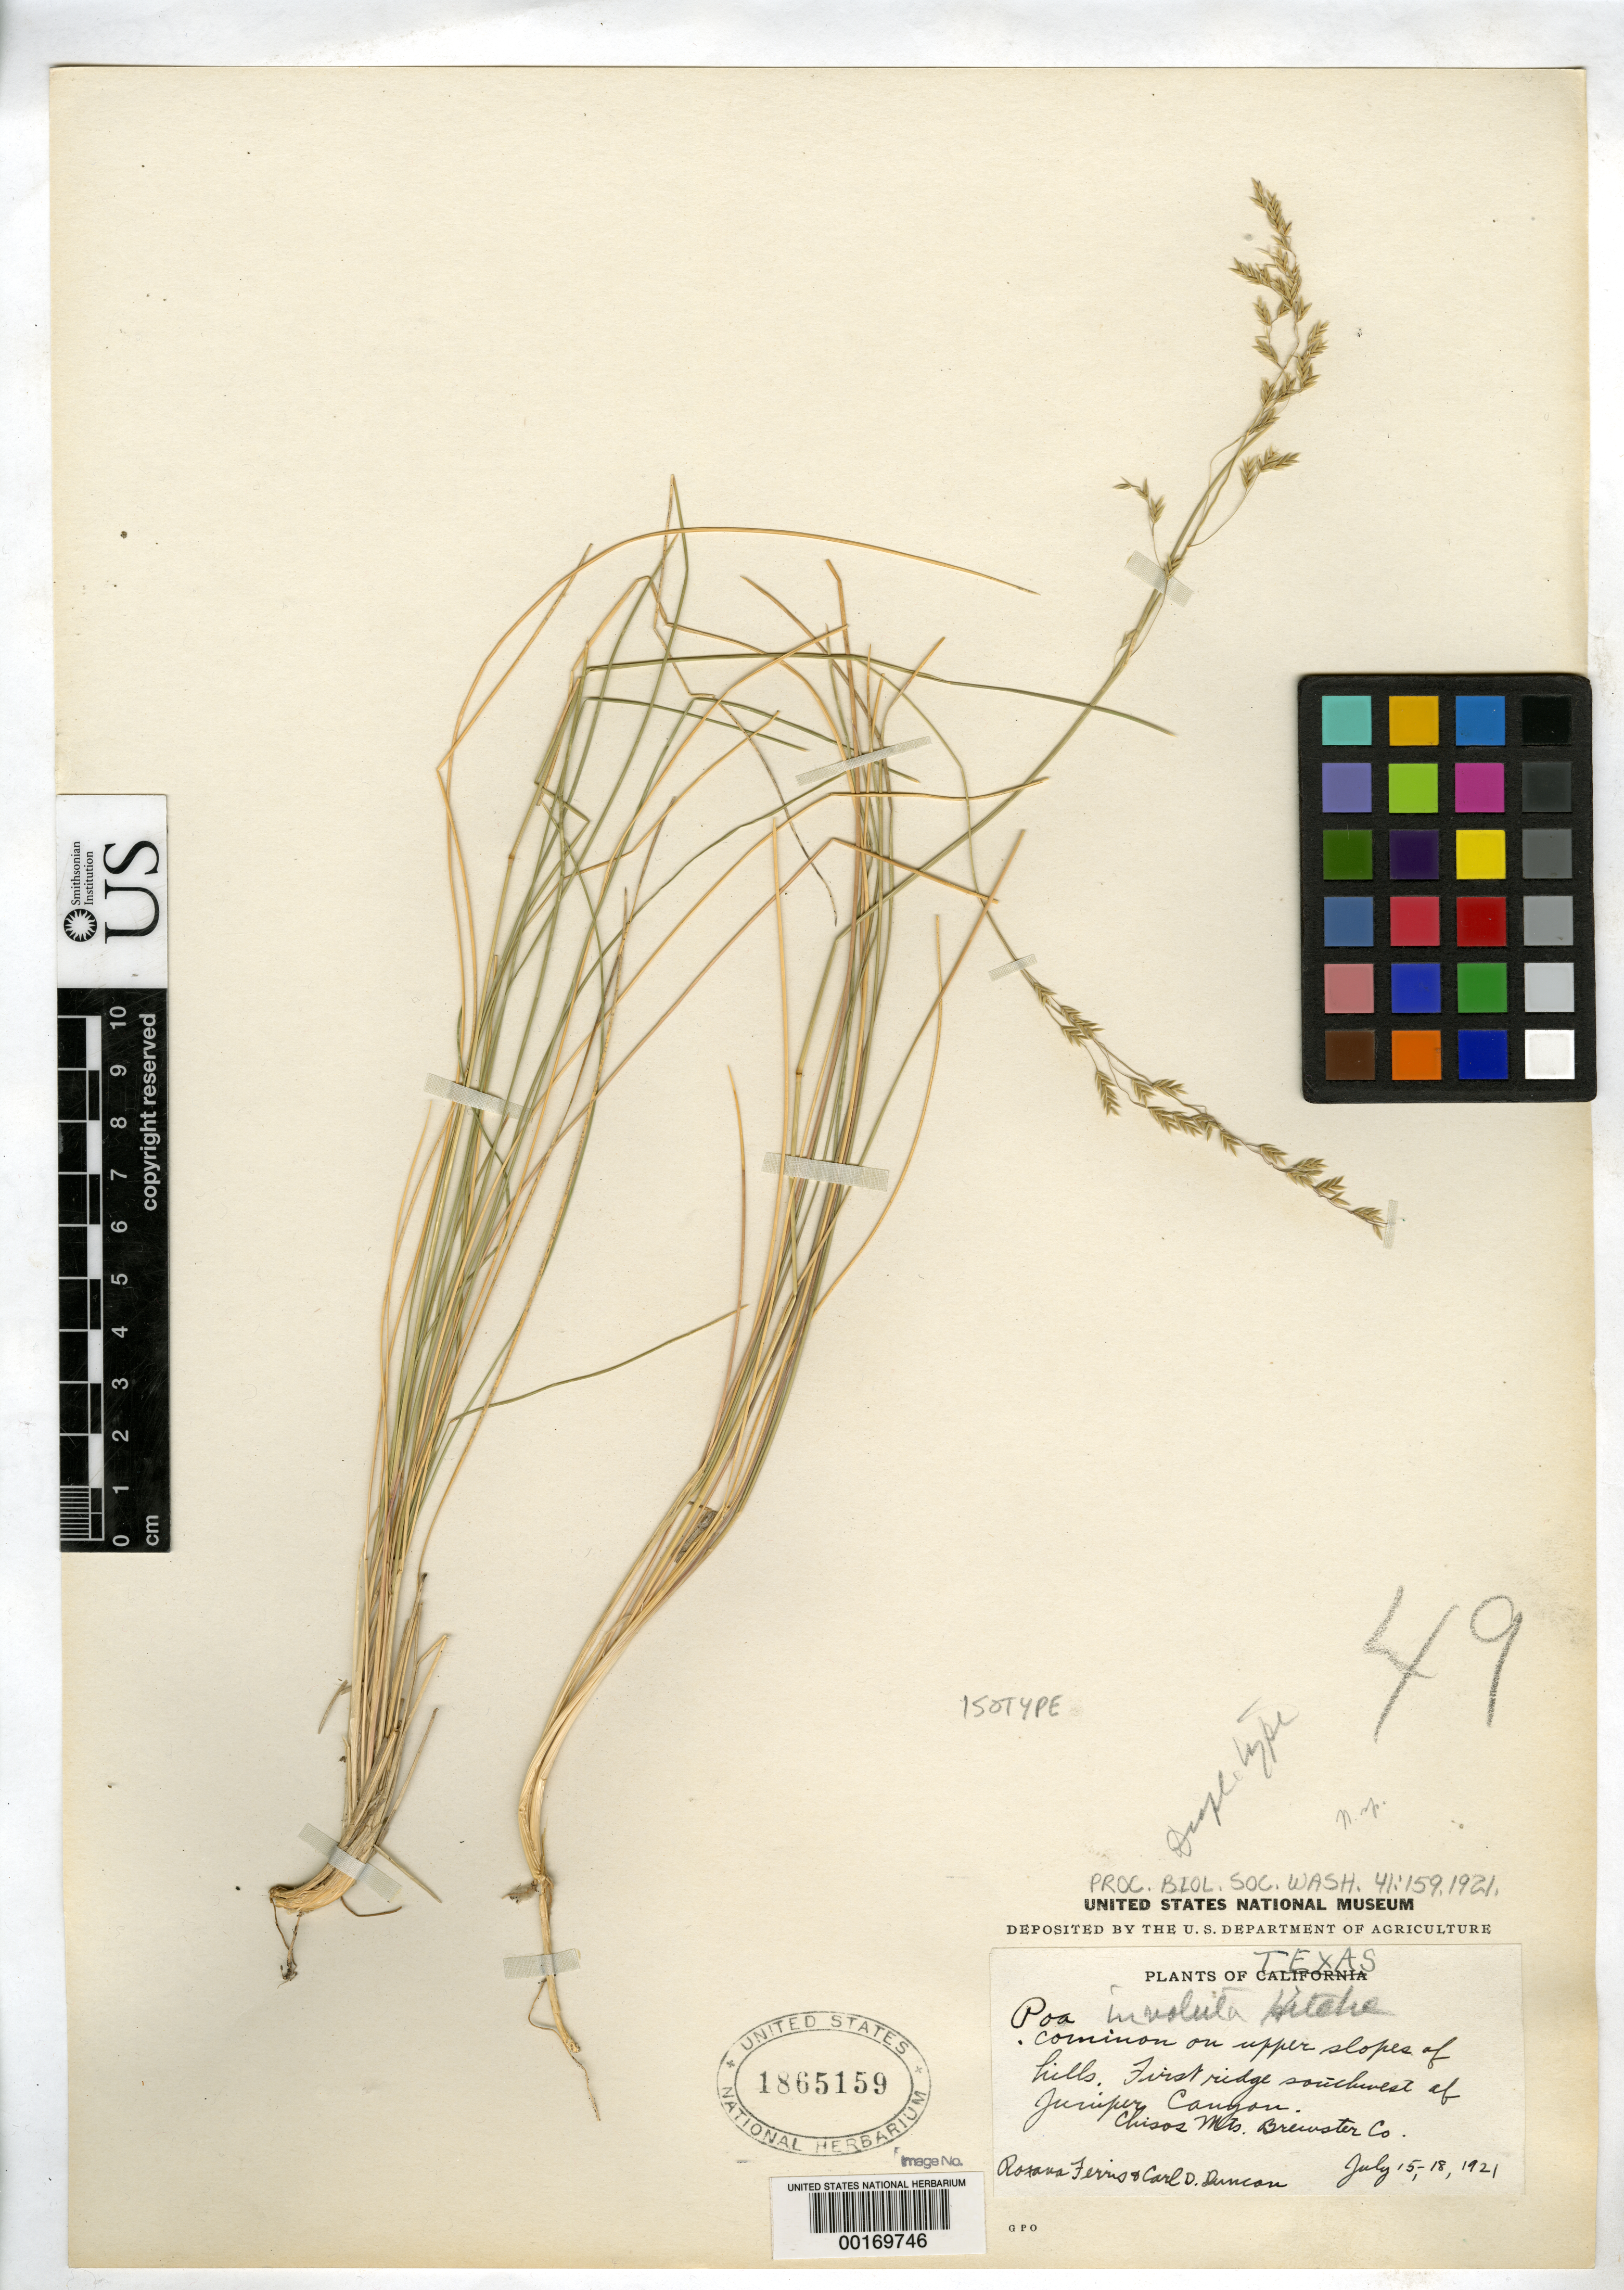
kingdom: Plantae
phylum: Tracheophyta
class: Liliopsida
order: Poales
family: Poaceae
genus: Poa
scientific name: Poa involuta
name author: Hitchc.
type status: Isotype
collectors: R. S. Ferris & C. Duncan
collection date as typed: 15 Jul 1921 to 18 Jul 1921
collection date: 1921-07-15/1921-07-18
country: United States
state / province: Texas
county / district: Brewster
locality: Chisos Mountains, upper slopes of hills, first ridge SW of Juniper Canyon.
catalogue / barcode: US 1865159